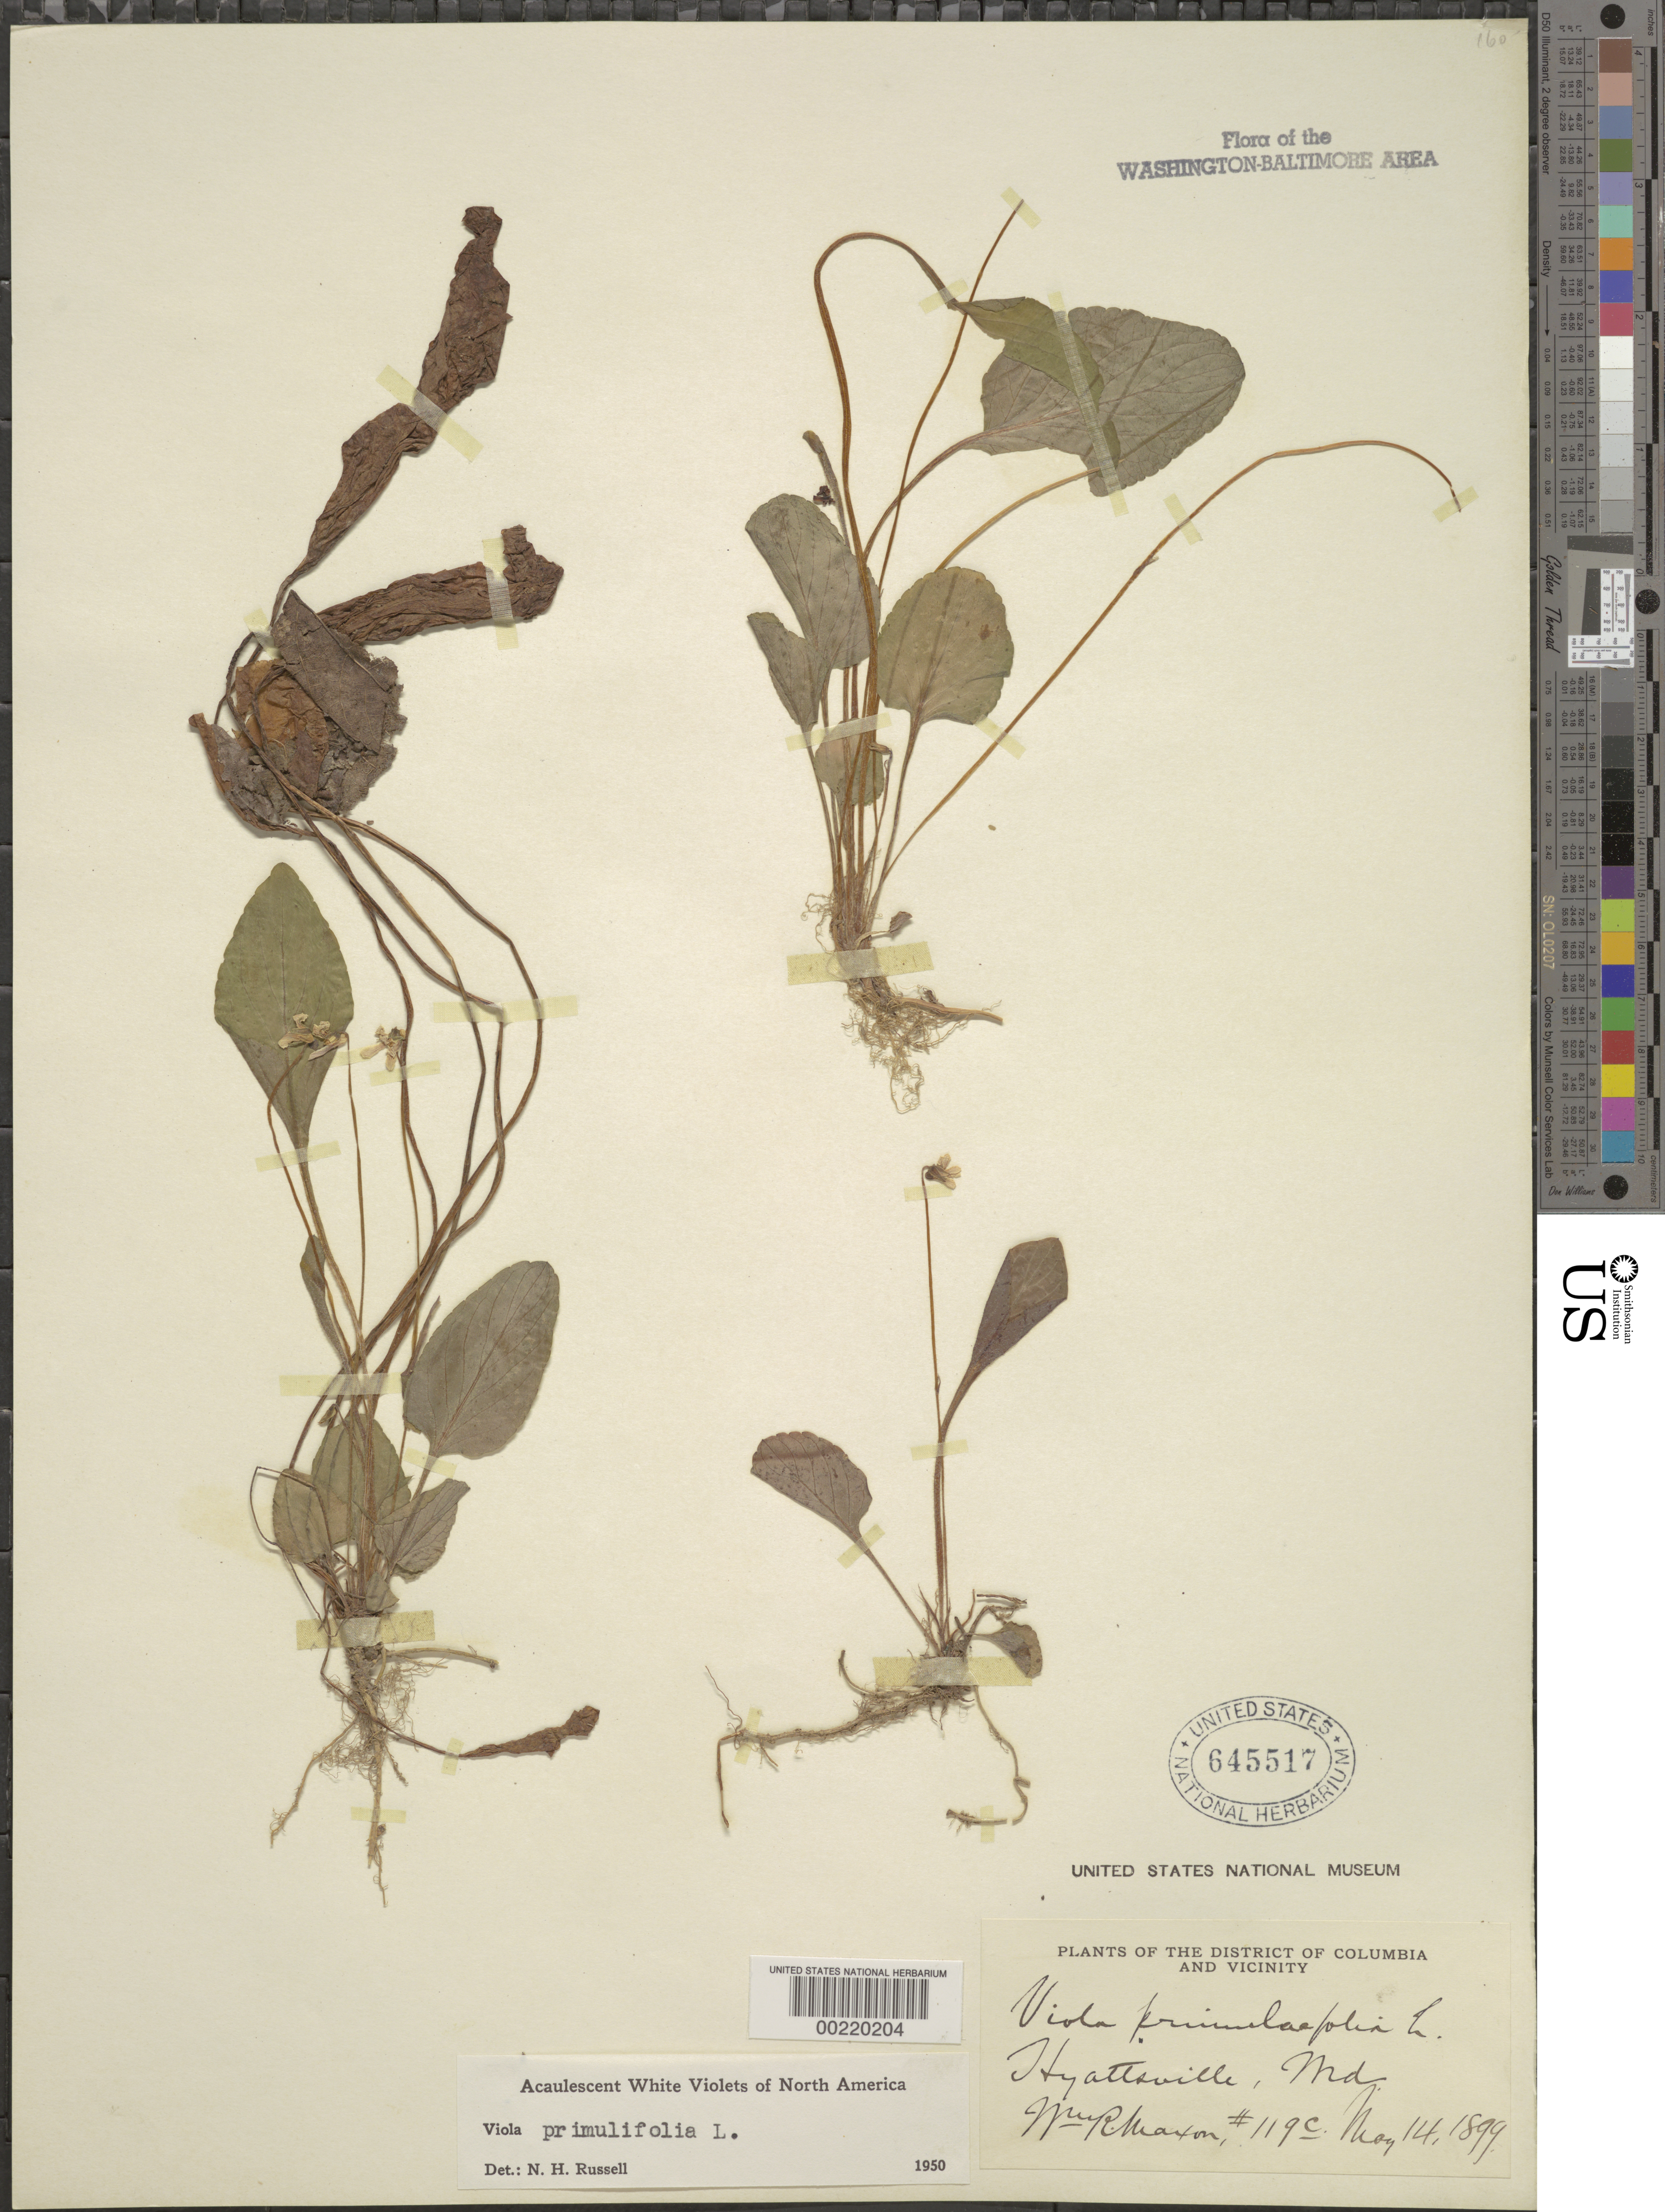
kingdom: Plantae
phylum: Tracheophyta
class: Magnoliopsida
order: Malpighiales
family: Violaceae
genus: Viola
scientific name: Viola primulifolia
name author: L.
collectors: W. R. Maxon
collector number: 119C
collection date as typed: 14 May 1899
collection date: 1899-05-14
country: United States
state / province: Maryland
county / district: Prince George's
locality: Hyattsville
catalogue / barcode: US 645517